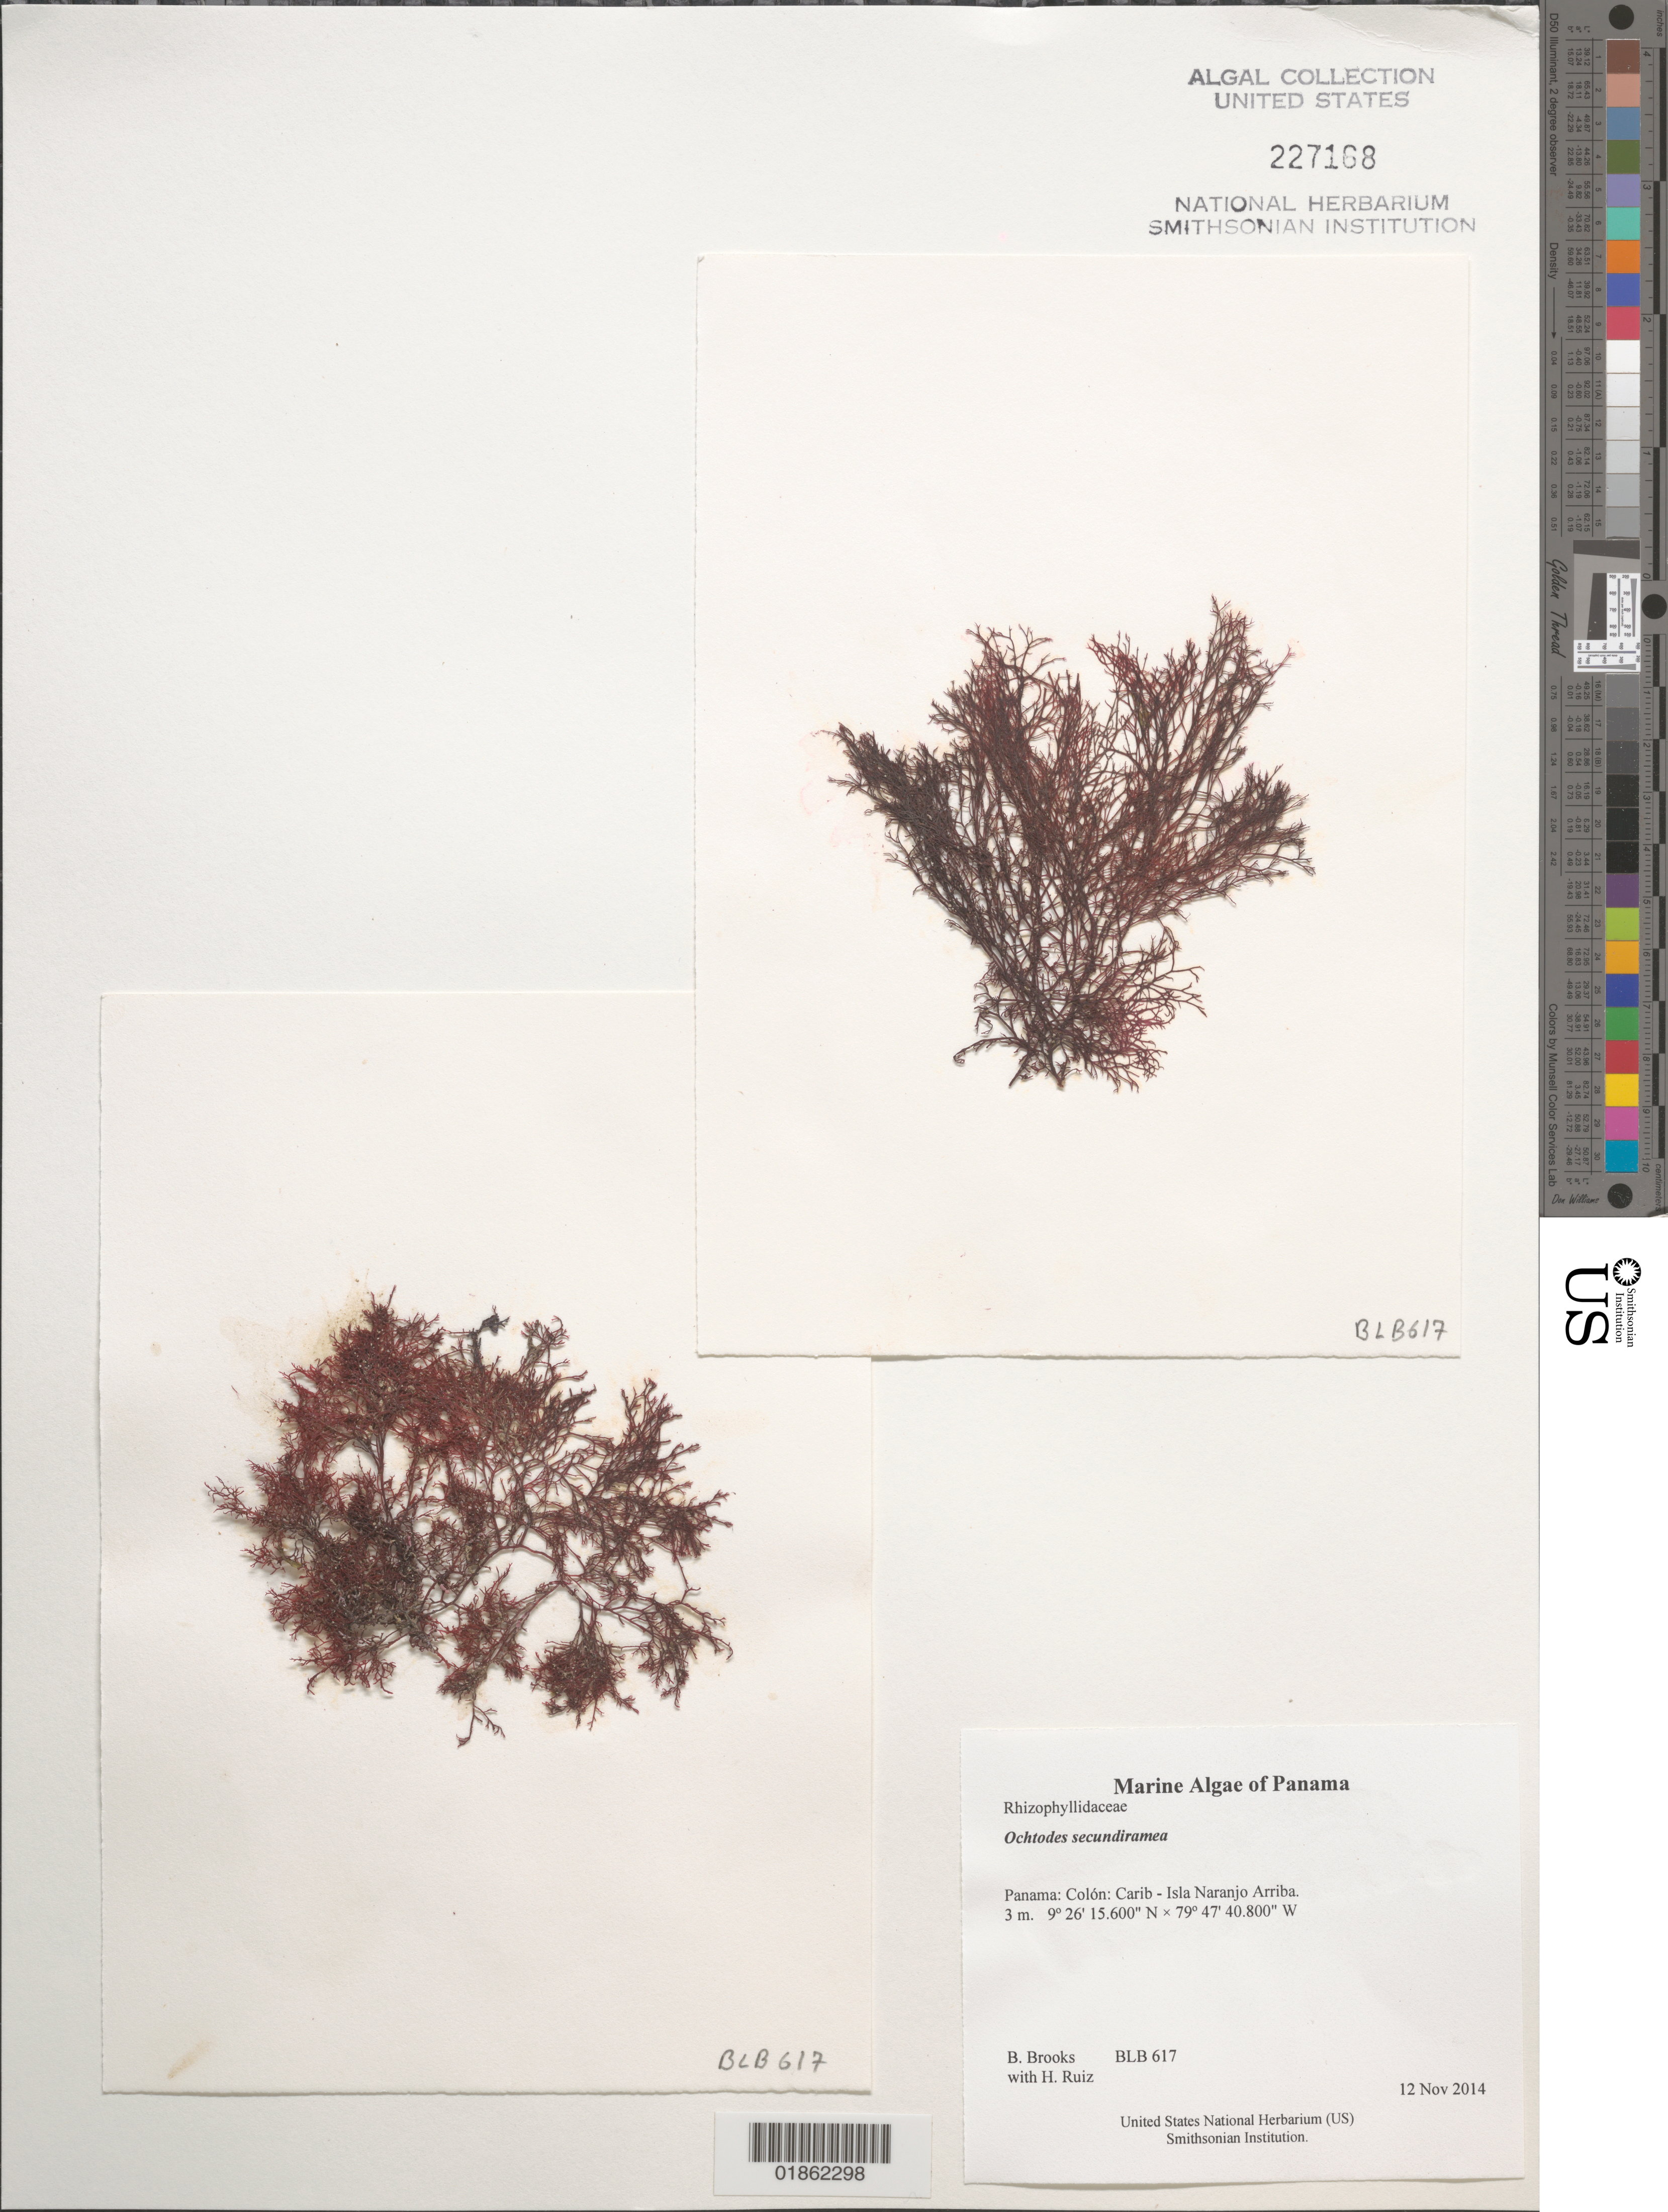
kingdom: Plantae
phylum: Rhodophyta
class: Florideophyceae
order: Gigartinales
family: Rhizophyllidaceae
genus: Ochtodes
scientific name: Ochtodes secundiramea, ined.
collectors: B. Brooks & H. Ruiz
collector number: BLB 617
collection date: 2014-11-12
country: Panama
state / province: Colón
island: Naranjo Arriba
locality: Carib - Isla Naranjo Arriba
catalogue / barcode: US 227168